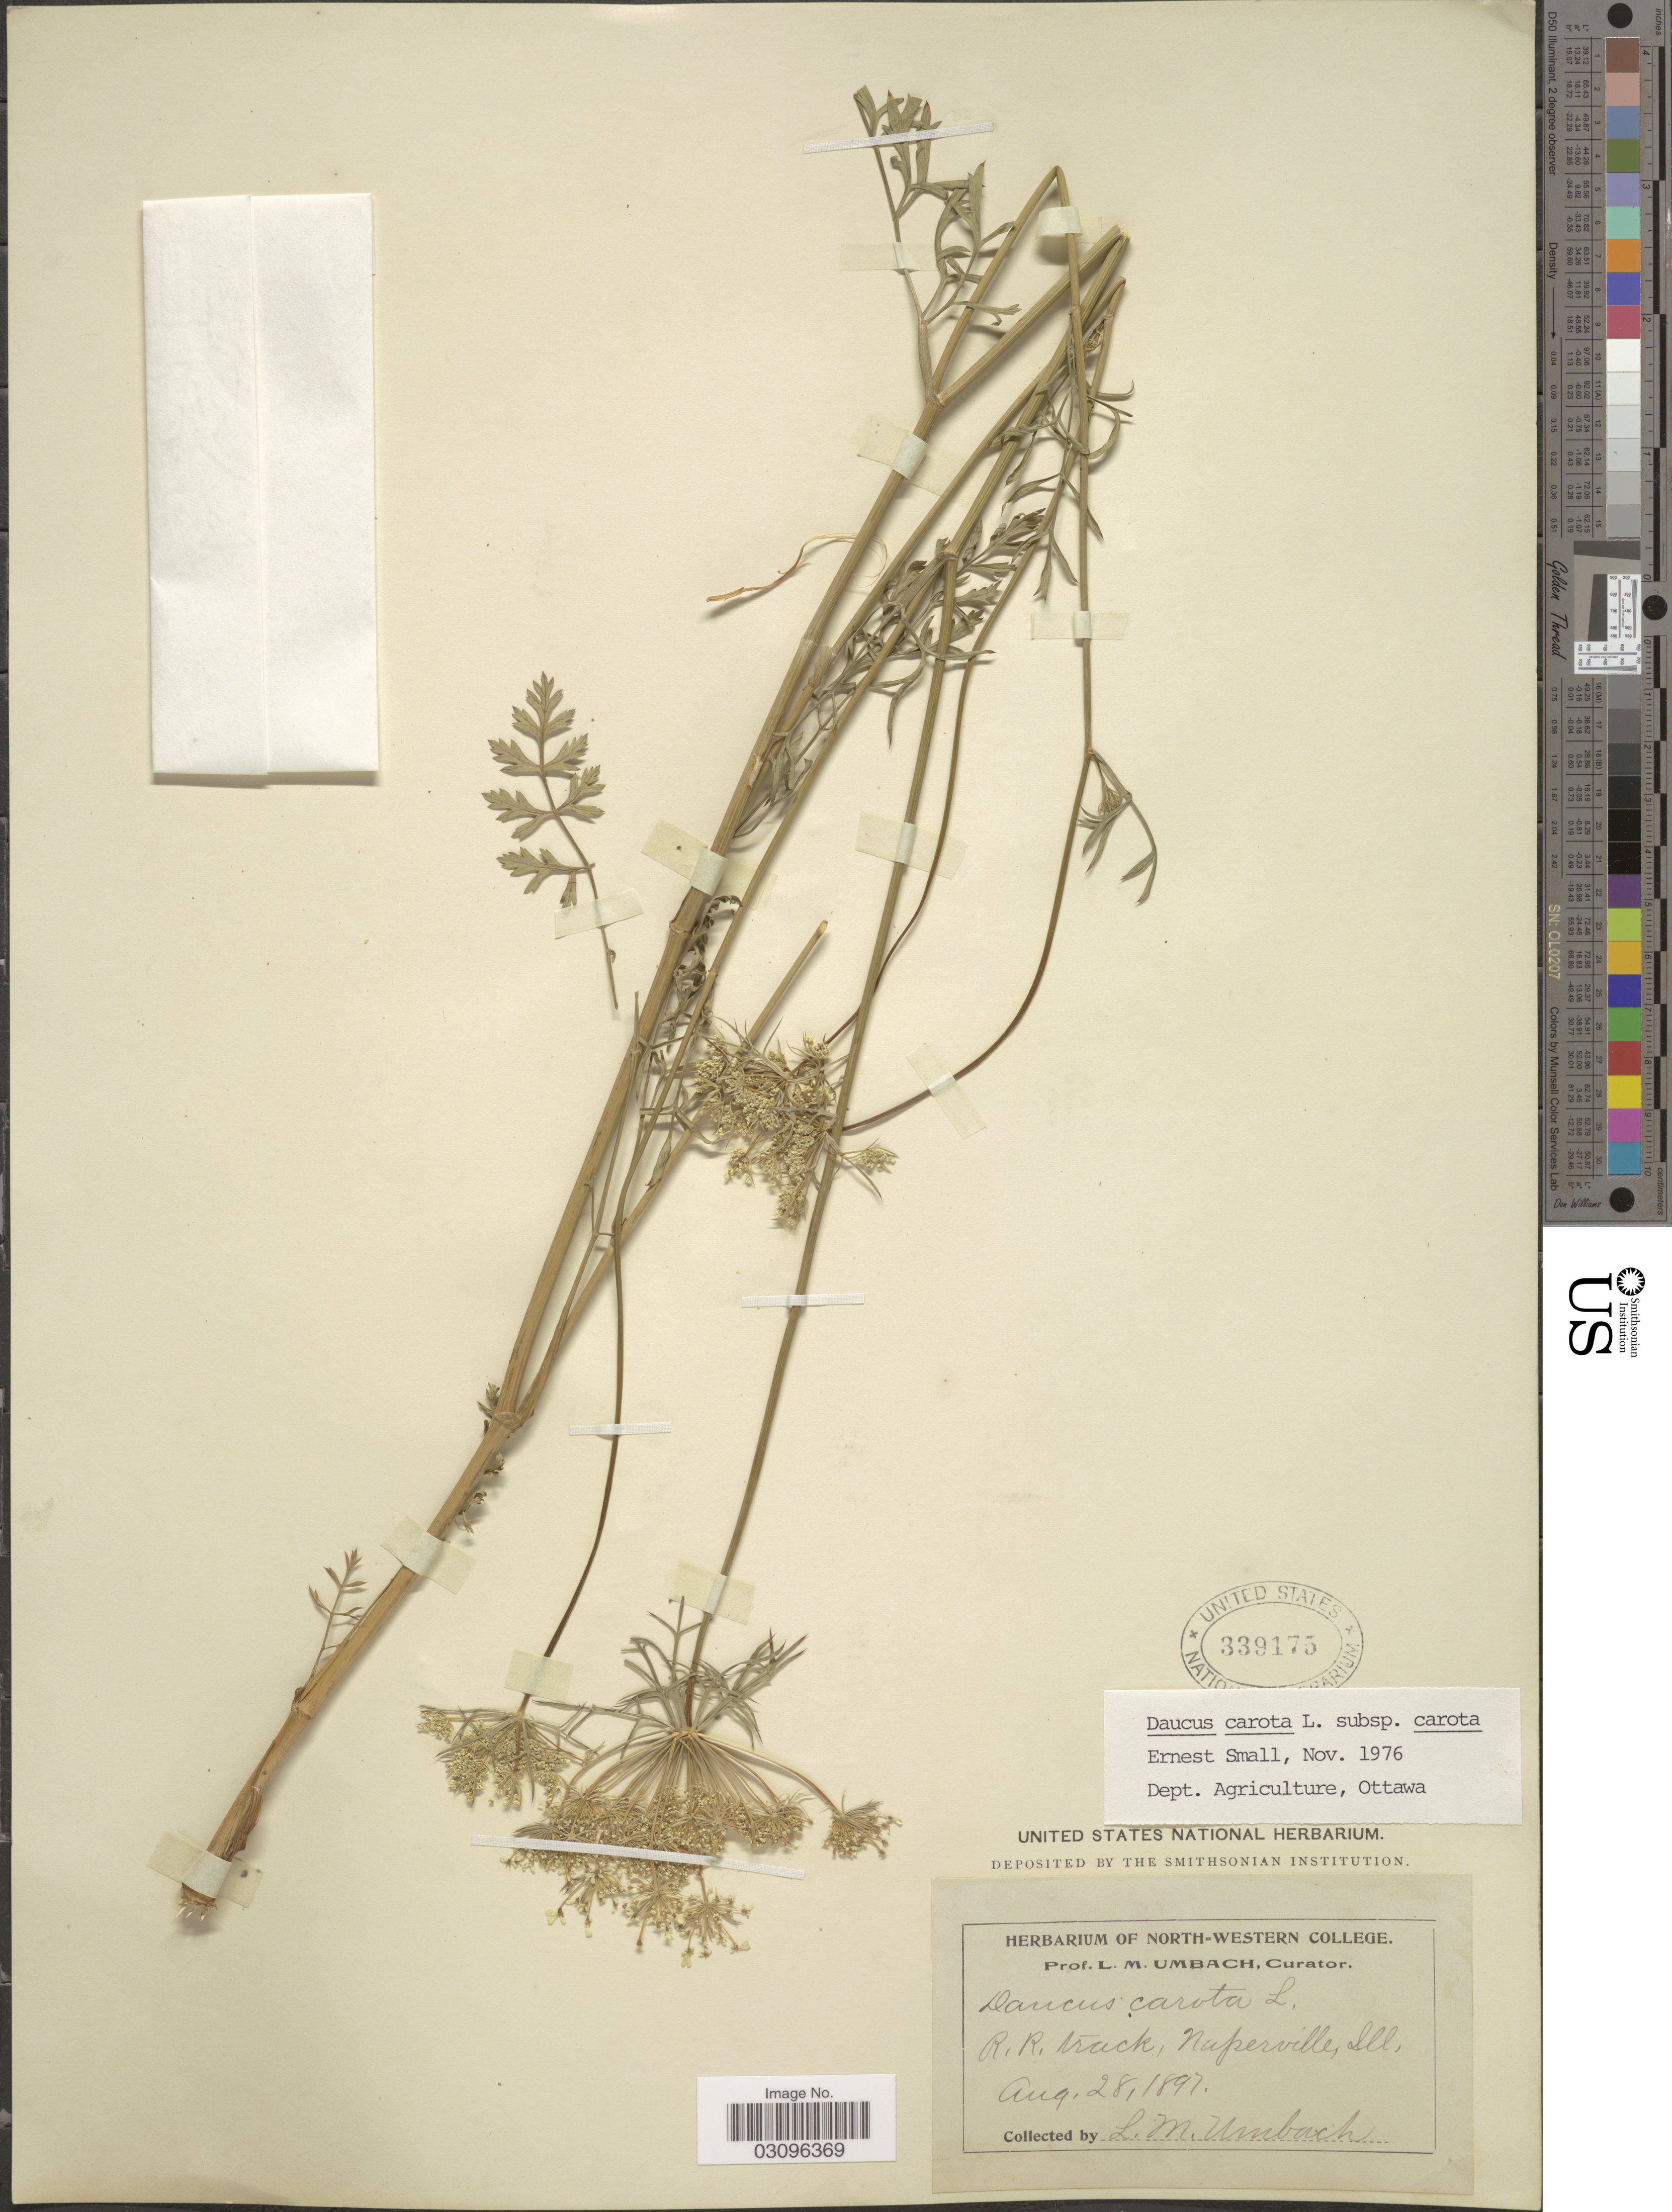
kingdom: Plantae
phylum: Tracheophyta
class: Magnoliopsida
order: Apiales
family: Apiaceae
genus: Daucus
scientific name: Daucus carota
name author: L.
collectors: L. M. Umbach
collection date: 1897-08-28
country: United States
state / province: Illinois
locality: R.R. track, Naperville, Ill.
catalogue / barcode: US 339175